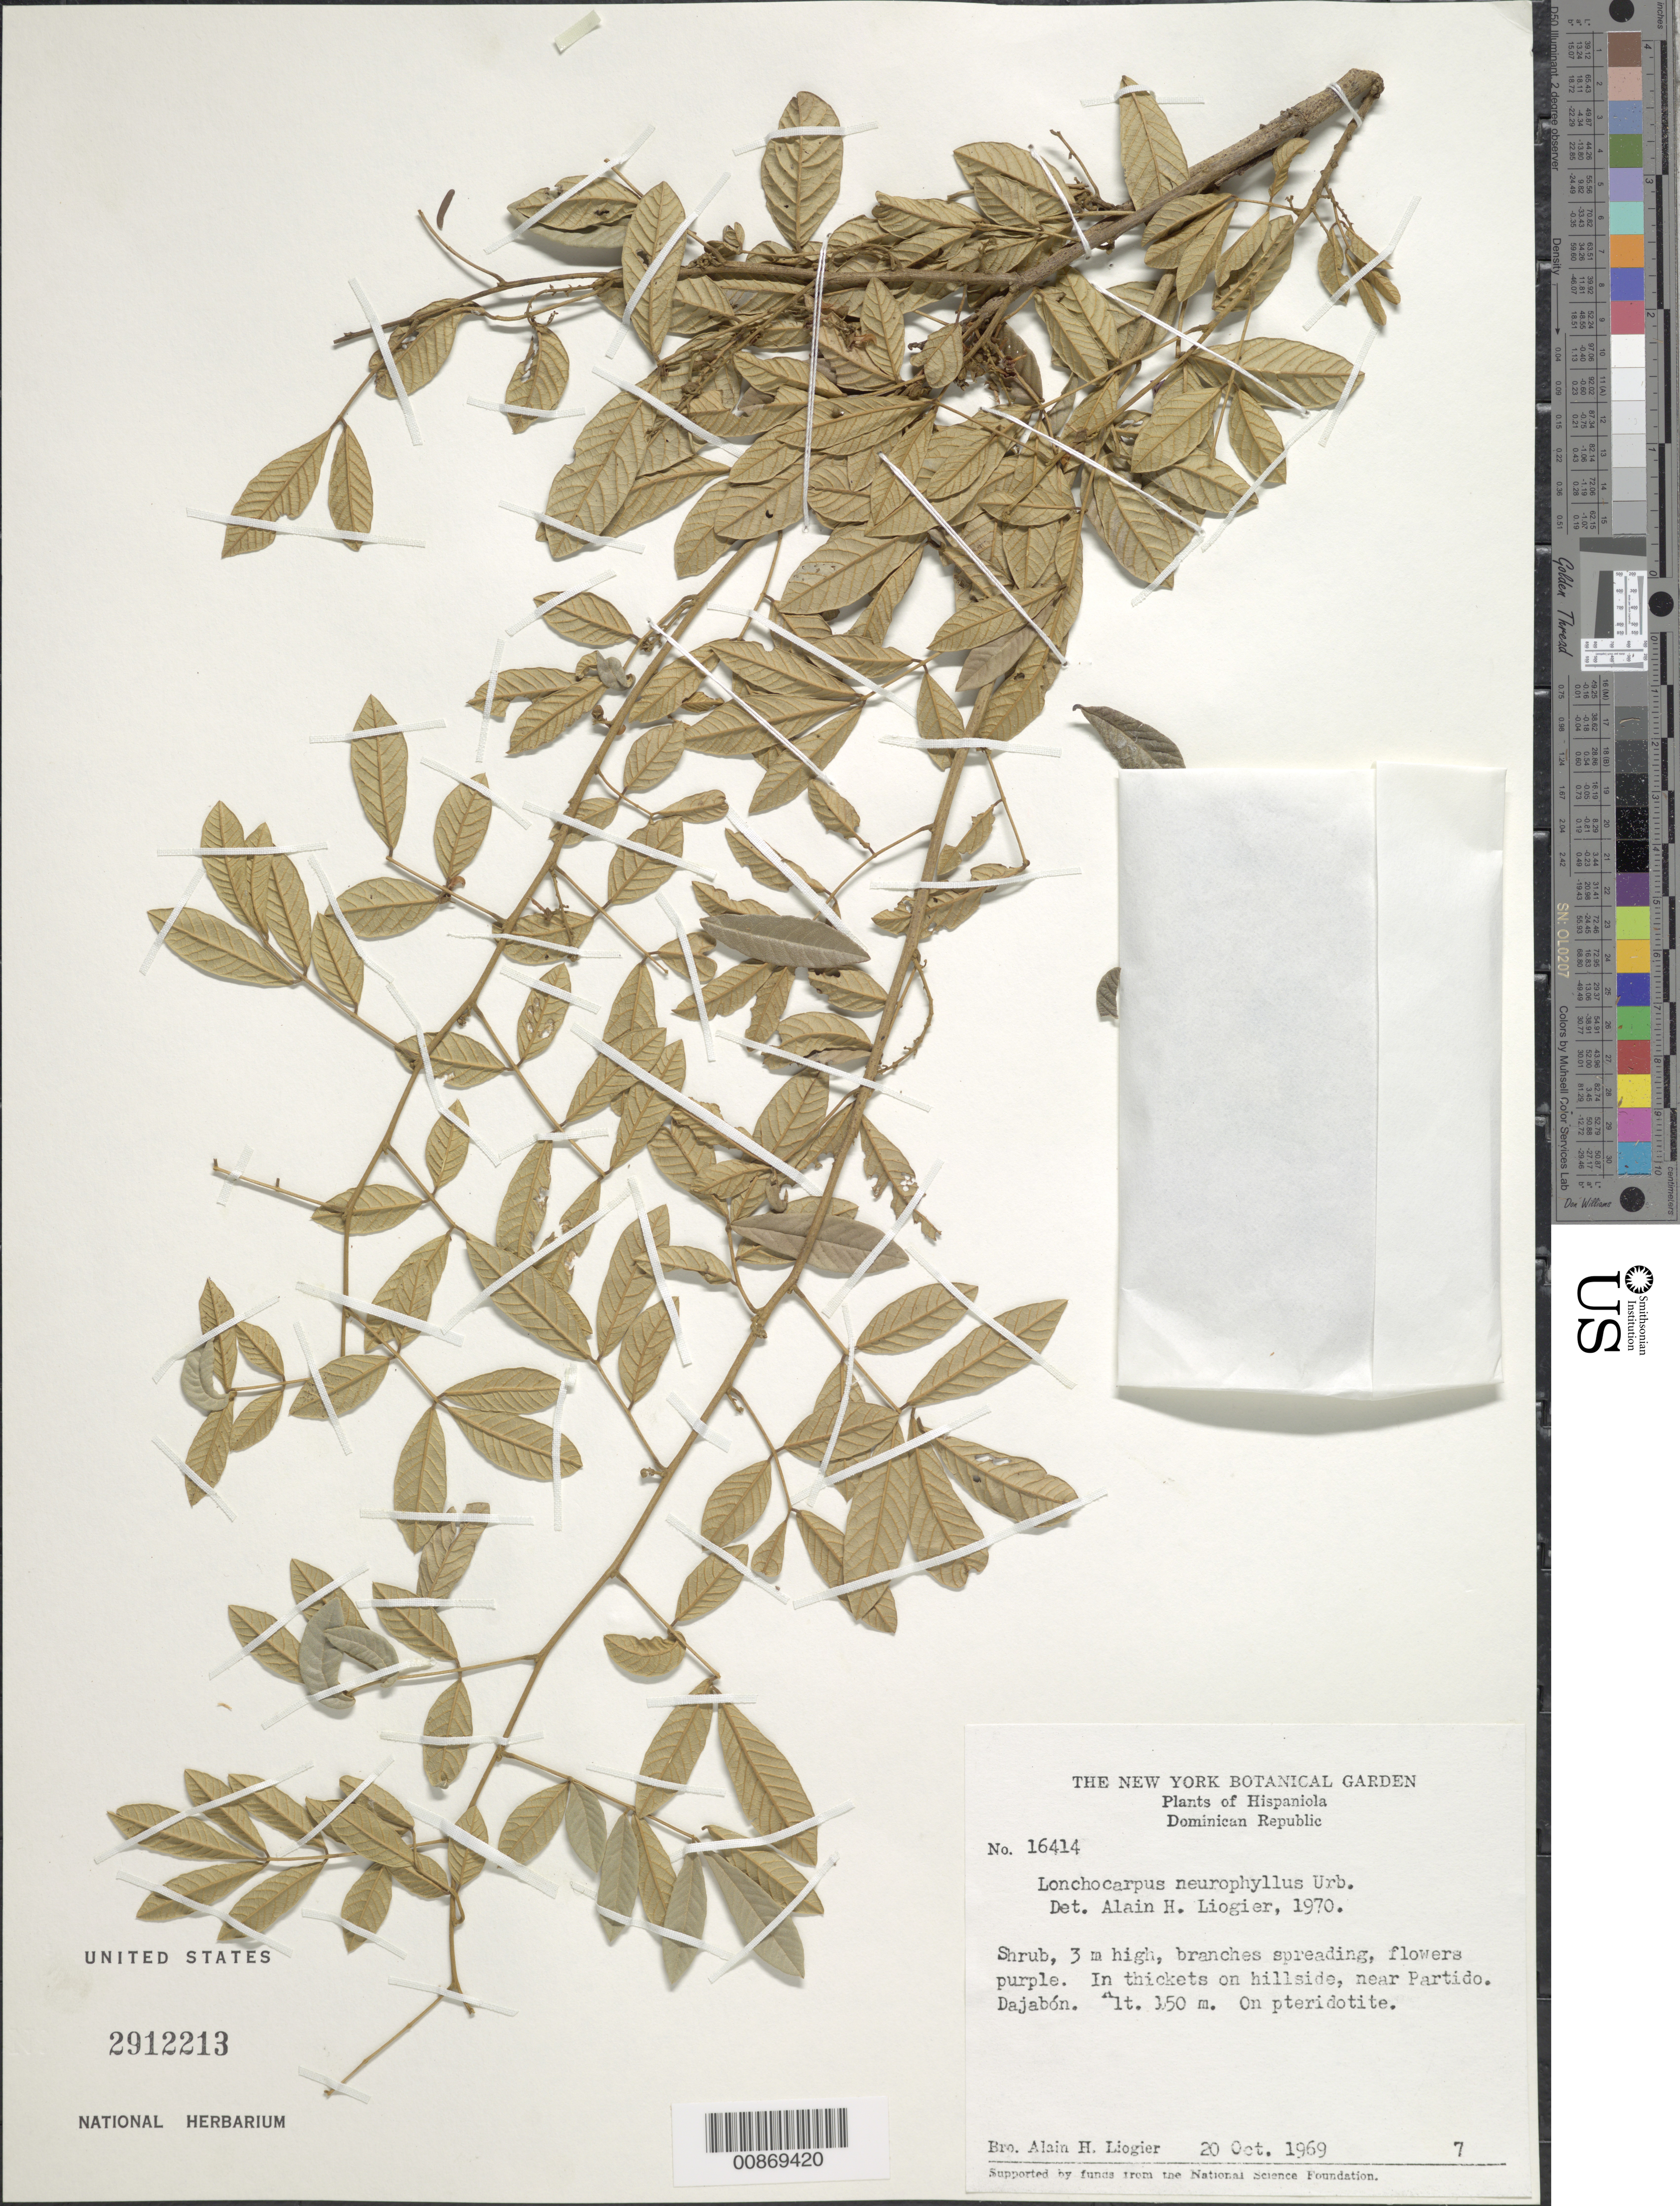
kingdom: Plantae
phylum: Tracheophyta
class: Magnoliopsida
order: Fabales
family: Fabaceae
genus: Lonchocarpus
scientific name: Lonchocarpus neurophyllus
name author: Urb.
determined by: Liogier, Alain H.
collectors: A. H. Liogier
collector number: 16414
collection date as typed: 20 Oct 1969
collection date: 1969-10-20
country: Dominican Republic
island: Hispaniola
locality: Near Partido, Dajabón.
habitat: In thickets on hillside. On pteridotite.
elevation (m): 150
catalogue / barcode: US 2912213